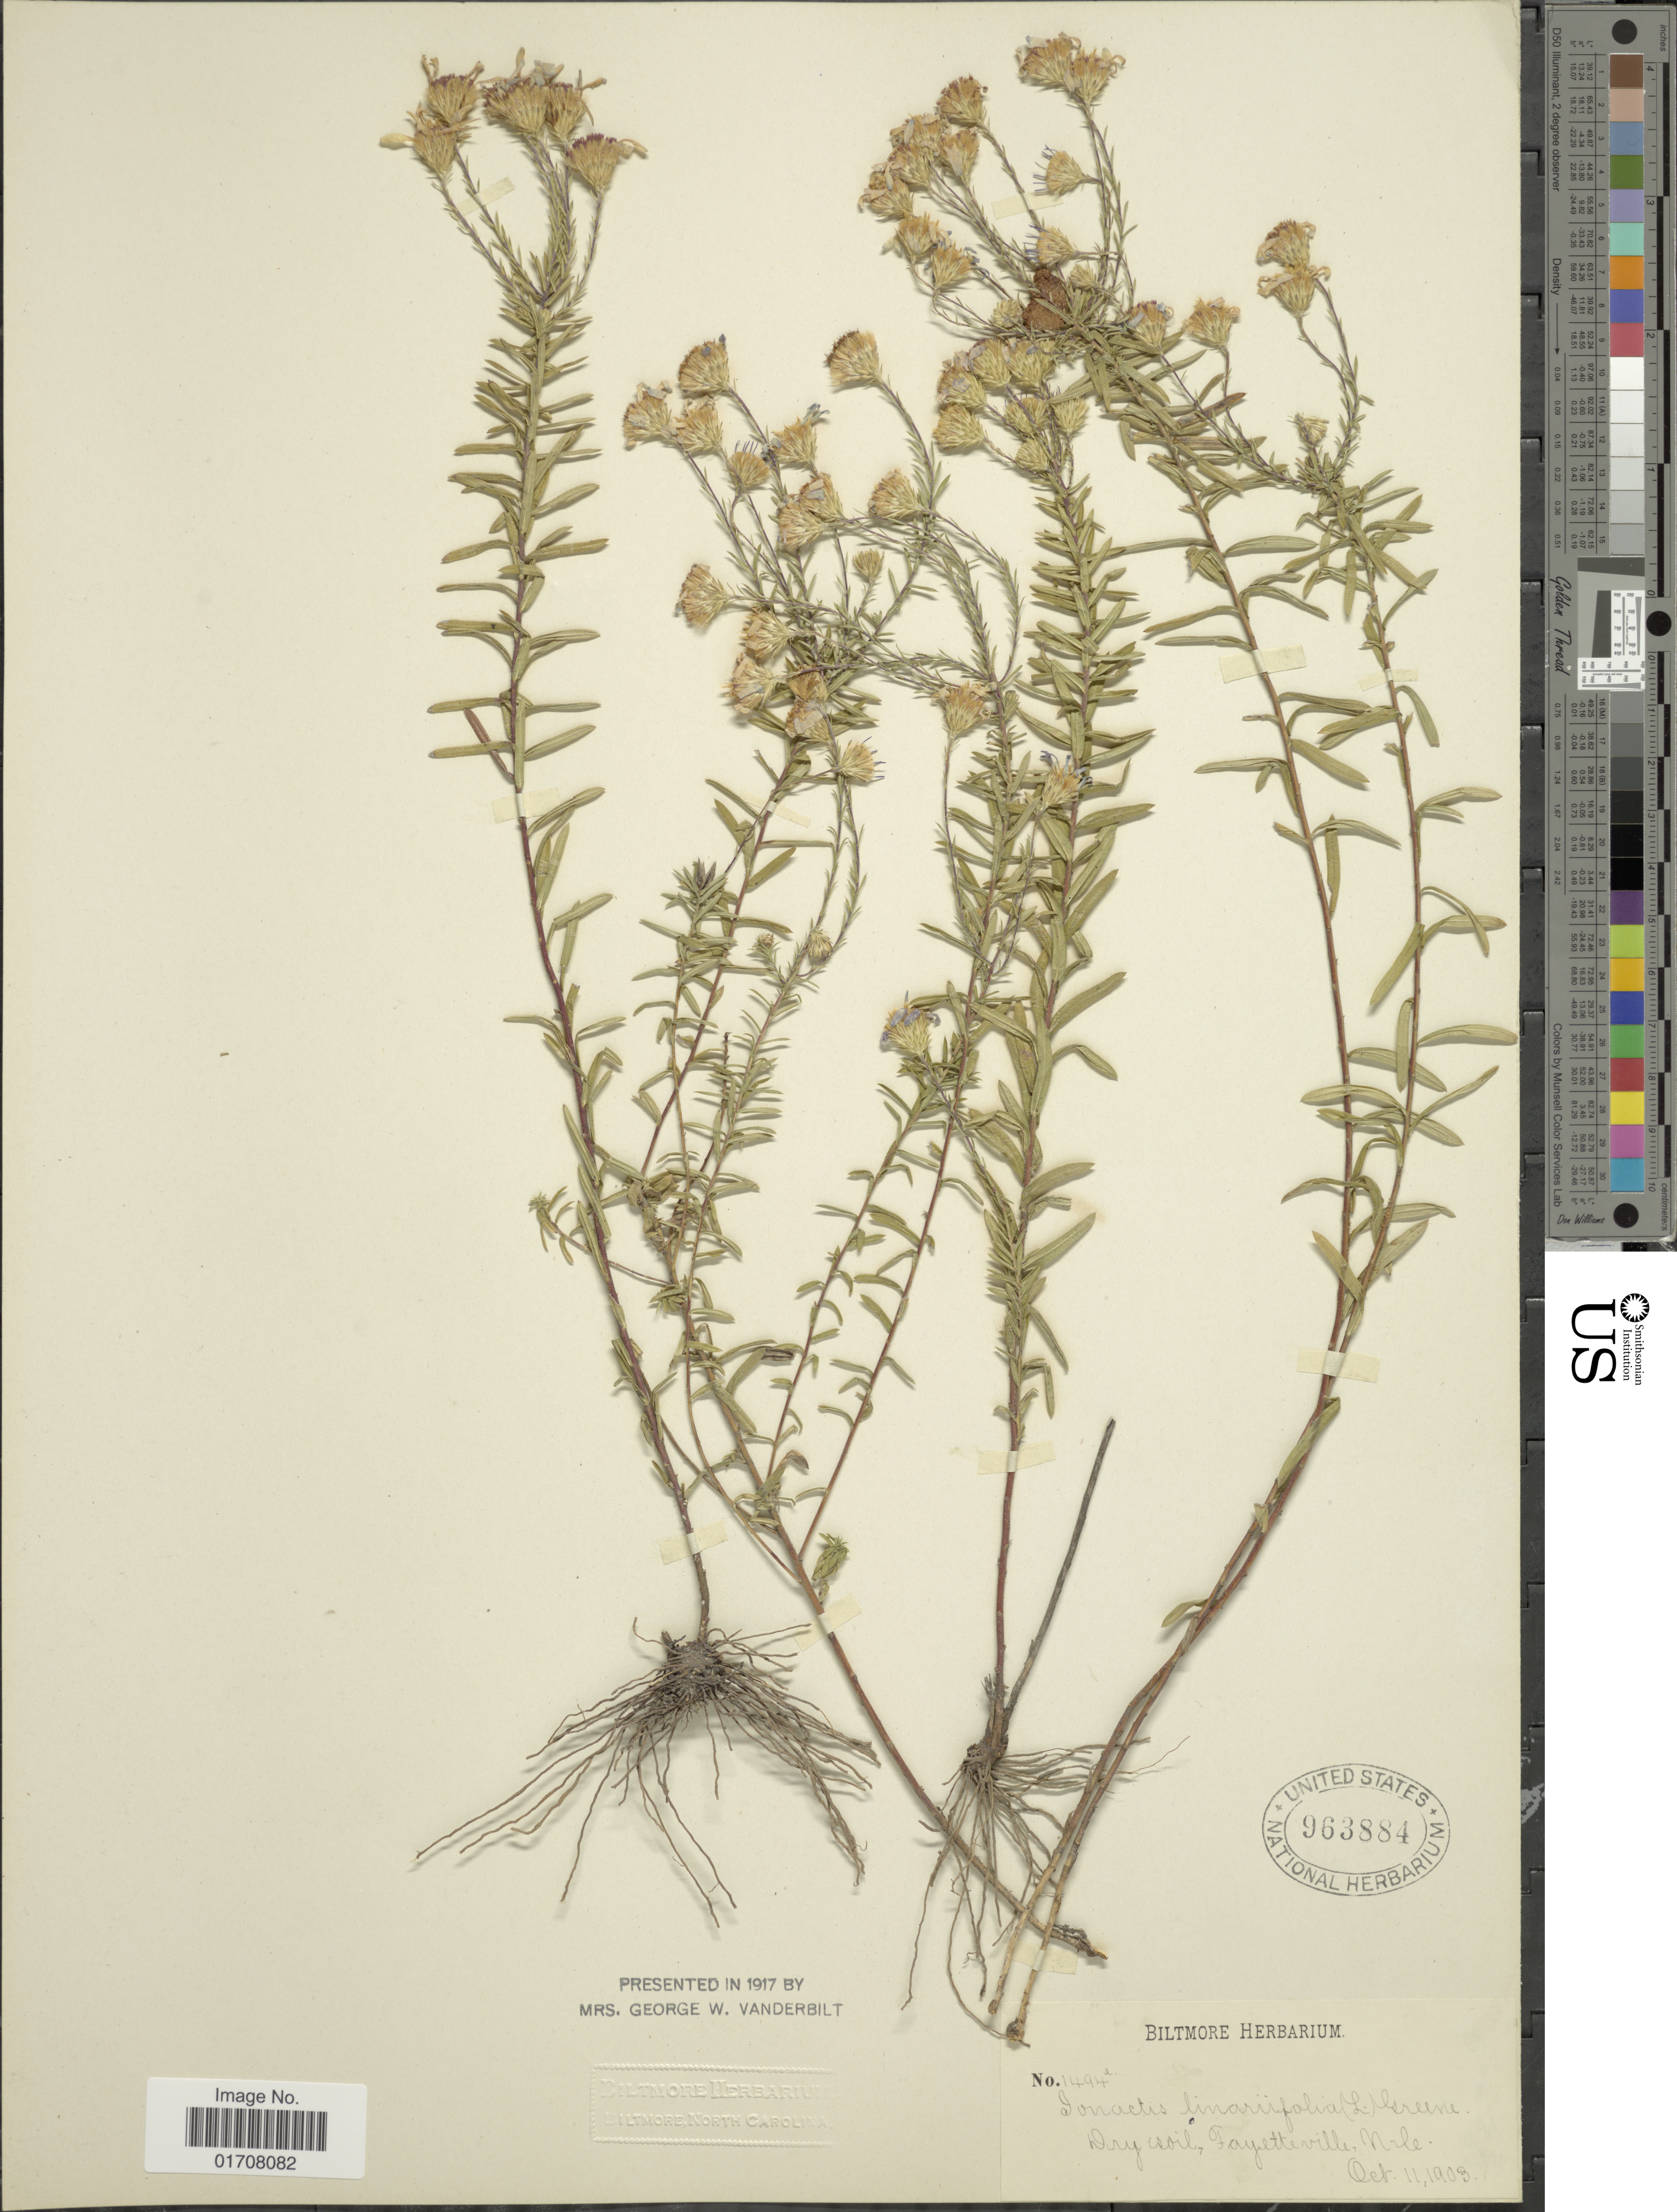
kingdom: Plantae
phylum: Tracheophyta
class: Magnoliopsida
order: Asterales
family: Asteraceae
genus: Ionactis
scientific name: Ionactis linariifolia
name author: (L.) Greene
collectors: ex herb. Biltmore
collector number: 1494a*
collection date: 1903-10-11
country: United States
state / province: North Carolina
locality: Fayetteville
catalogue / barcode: US 963884